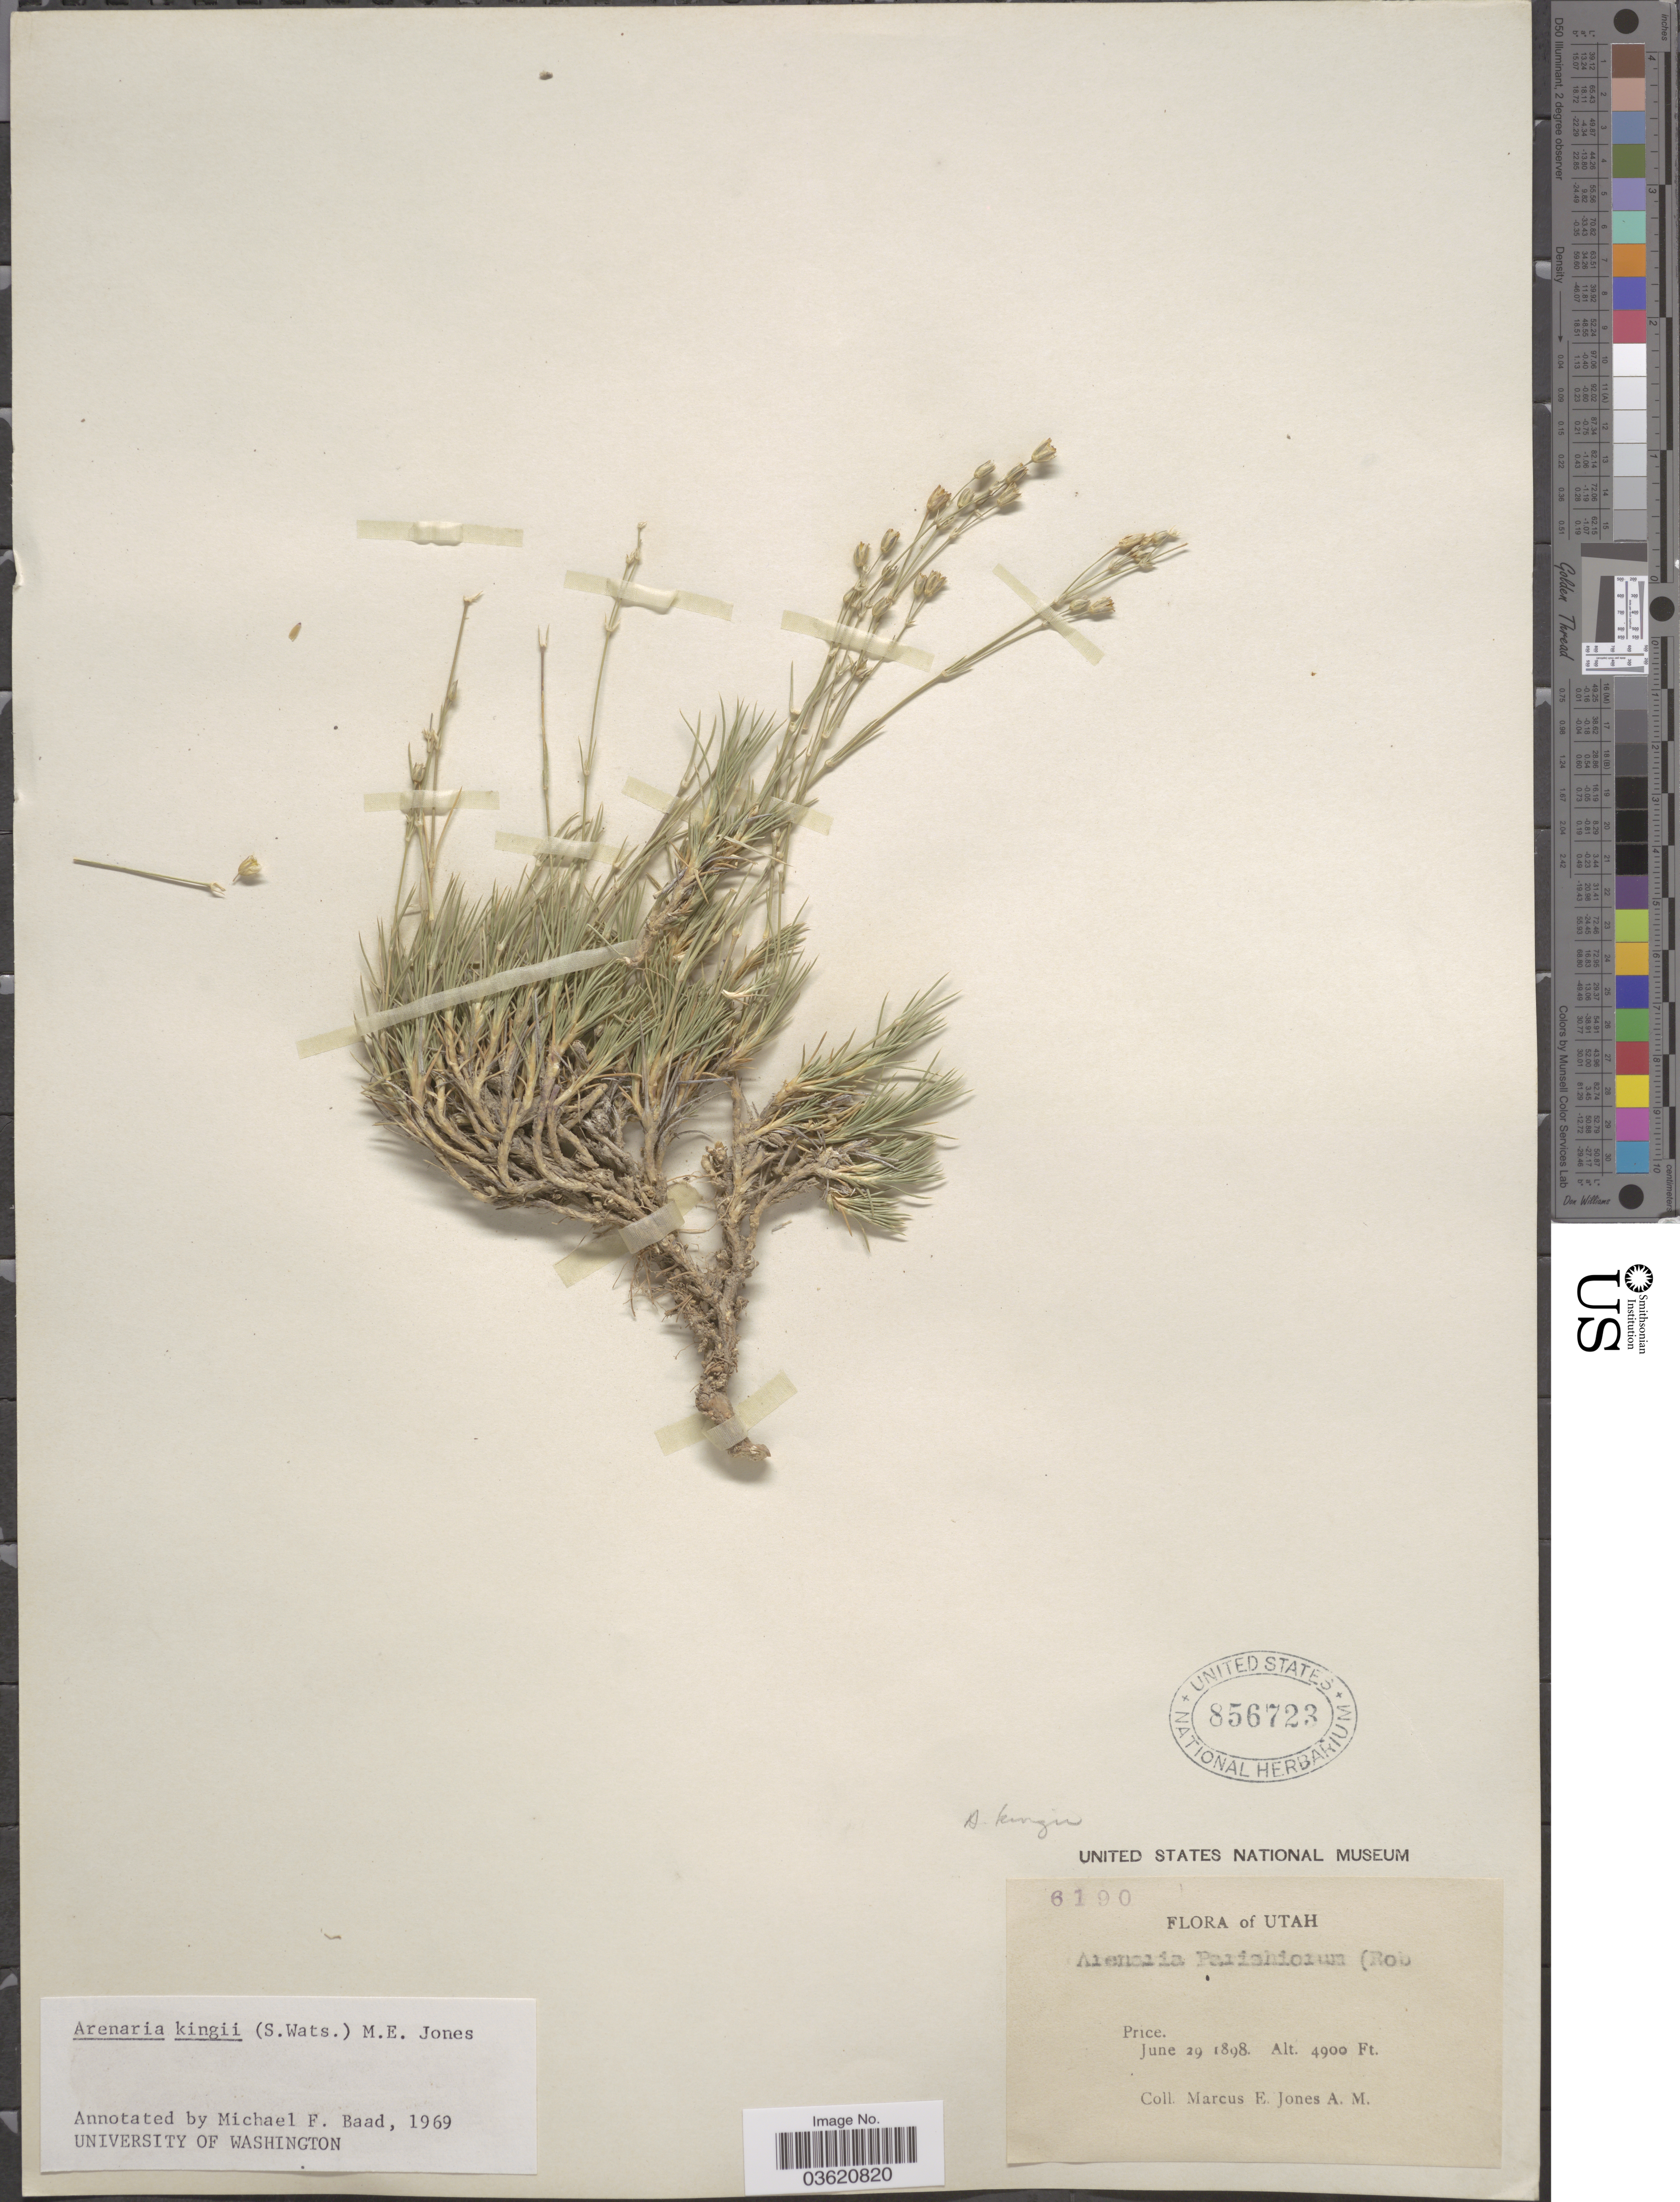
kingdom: Plantae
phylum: Tracheophyta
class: Magnoliopsida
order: Caryophyllales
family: Caryophyllaceae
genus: Eremogone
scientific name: Eremogone fendleri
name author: (A. Gray) Ikonn.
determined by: Rabeler, R. K.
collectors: M. E. Jones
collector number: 6190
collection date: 1898-06-29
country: United States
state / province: Utah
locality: Price.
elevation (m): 1494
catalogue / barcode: US 856723